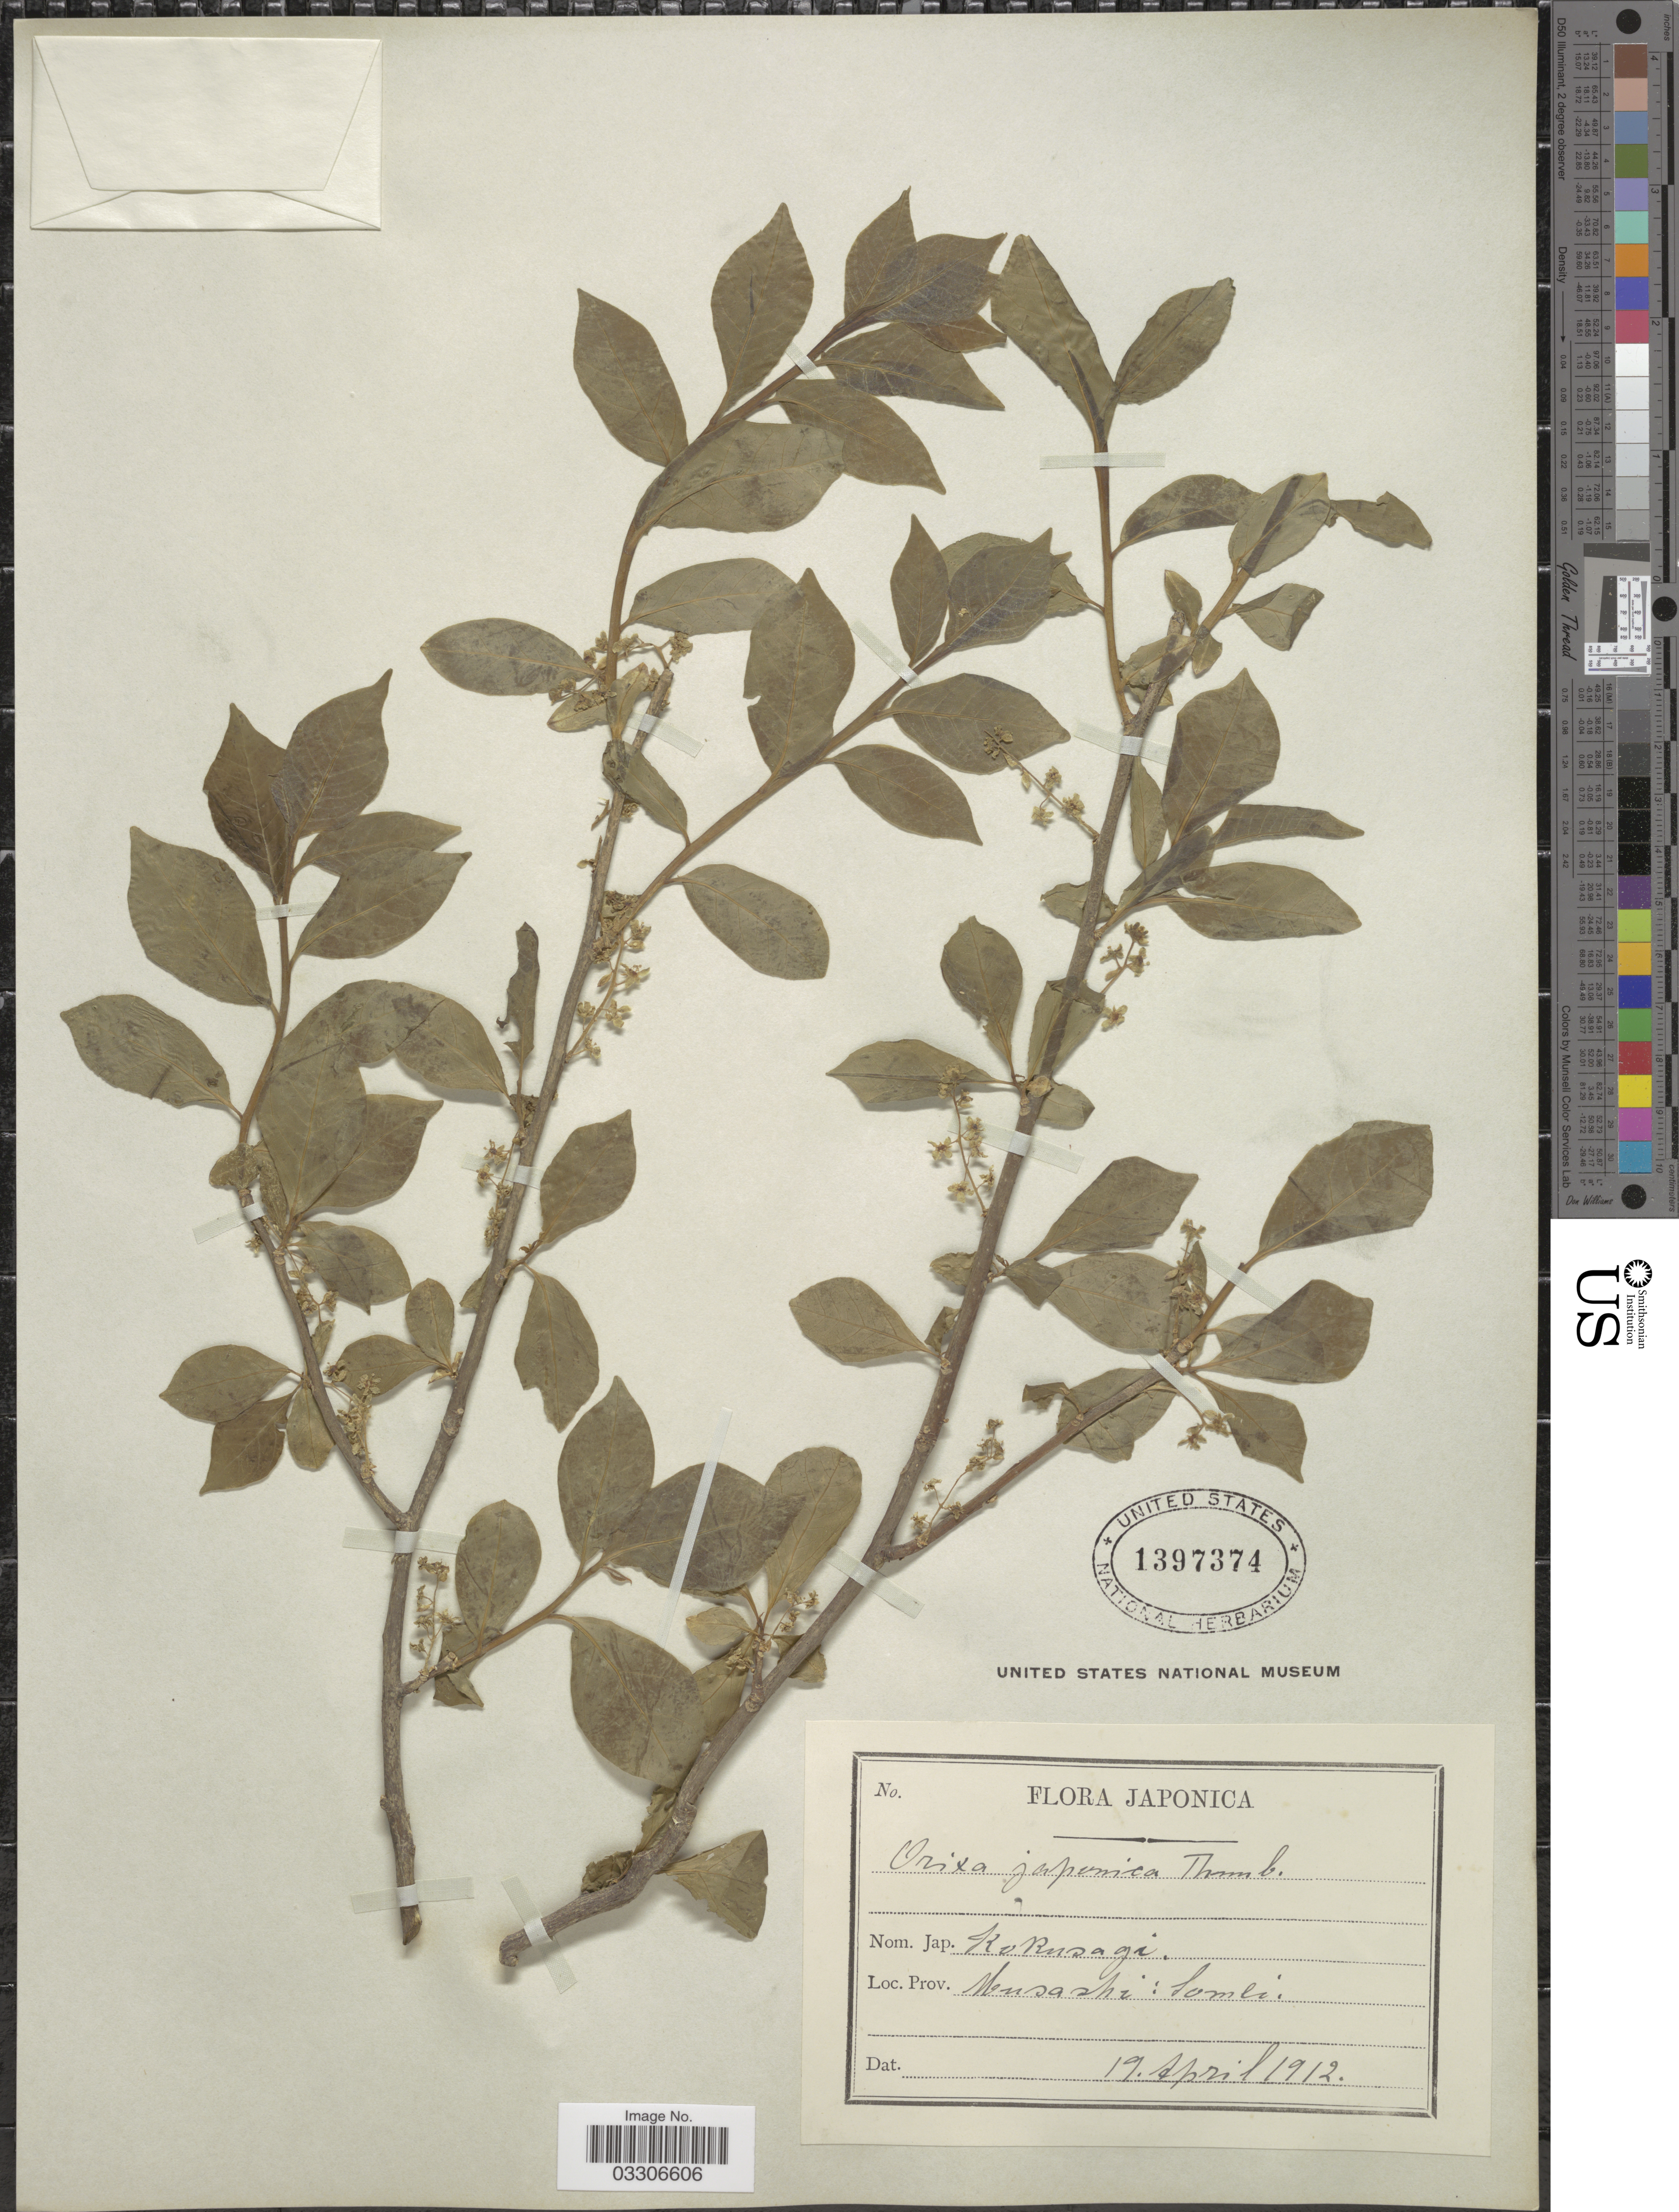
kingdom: Plantae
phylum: Tracheophyta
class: Magnoliopsida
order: Sapindales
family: Rutaceae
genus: Orixa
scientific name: Orixa japonica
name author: Thunb.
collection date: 1912-04-19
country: Japan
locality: Prov. Musashi: Somli [interpreted].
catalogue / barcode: US 1397374